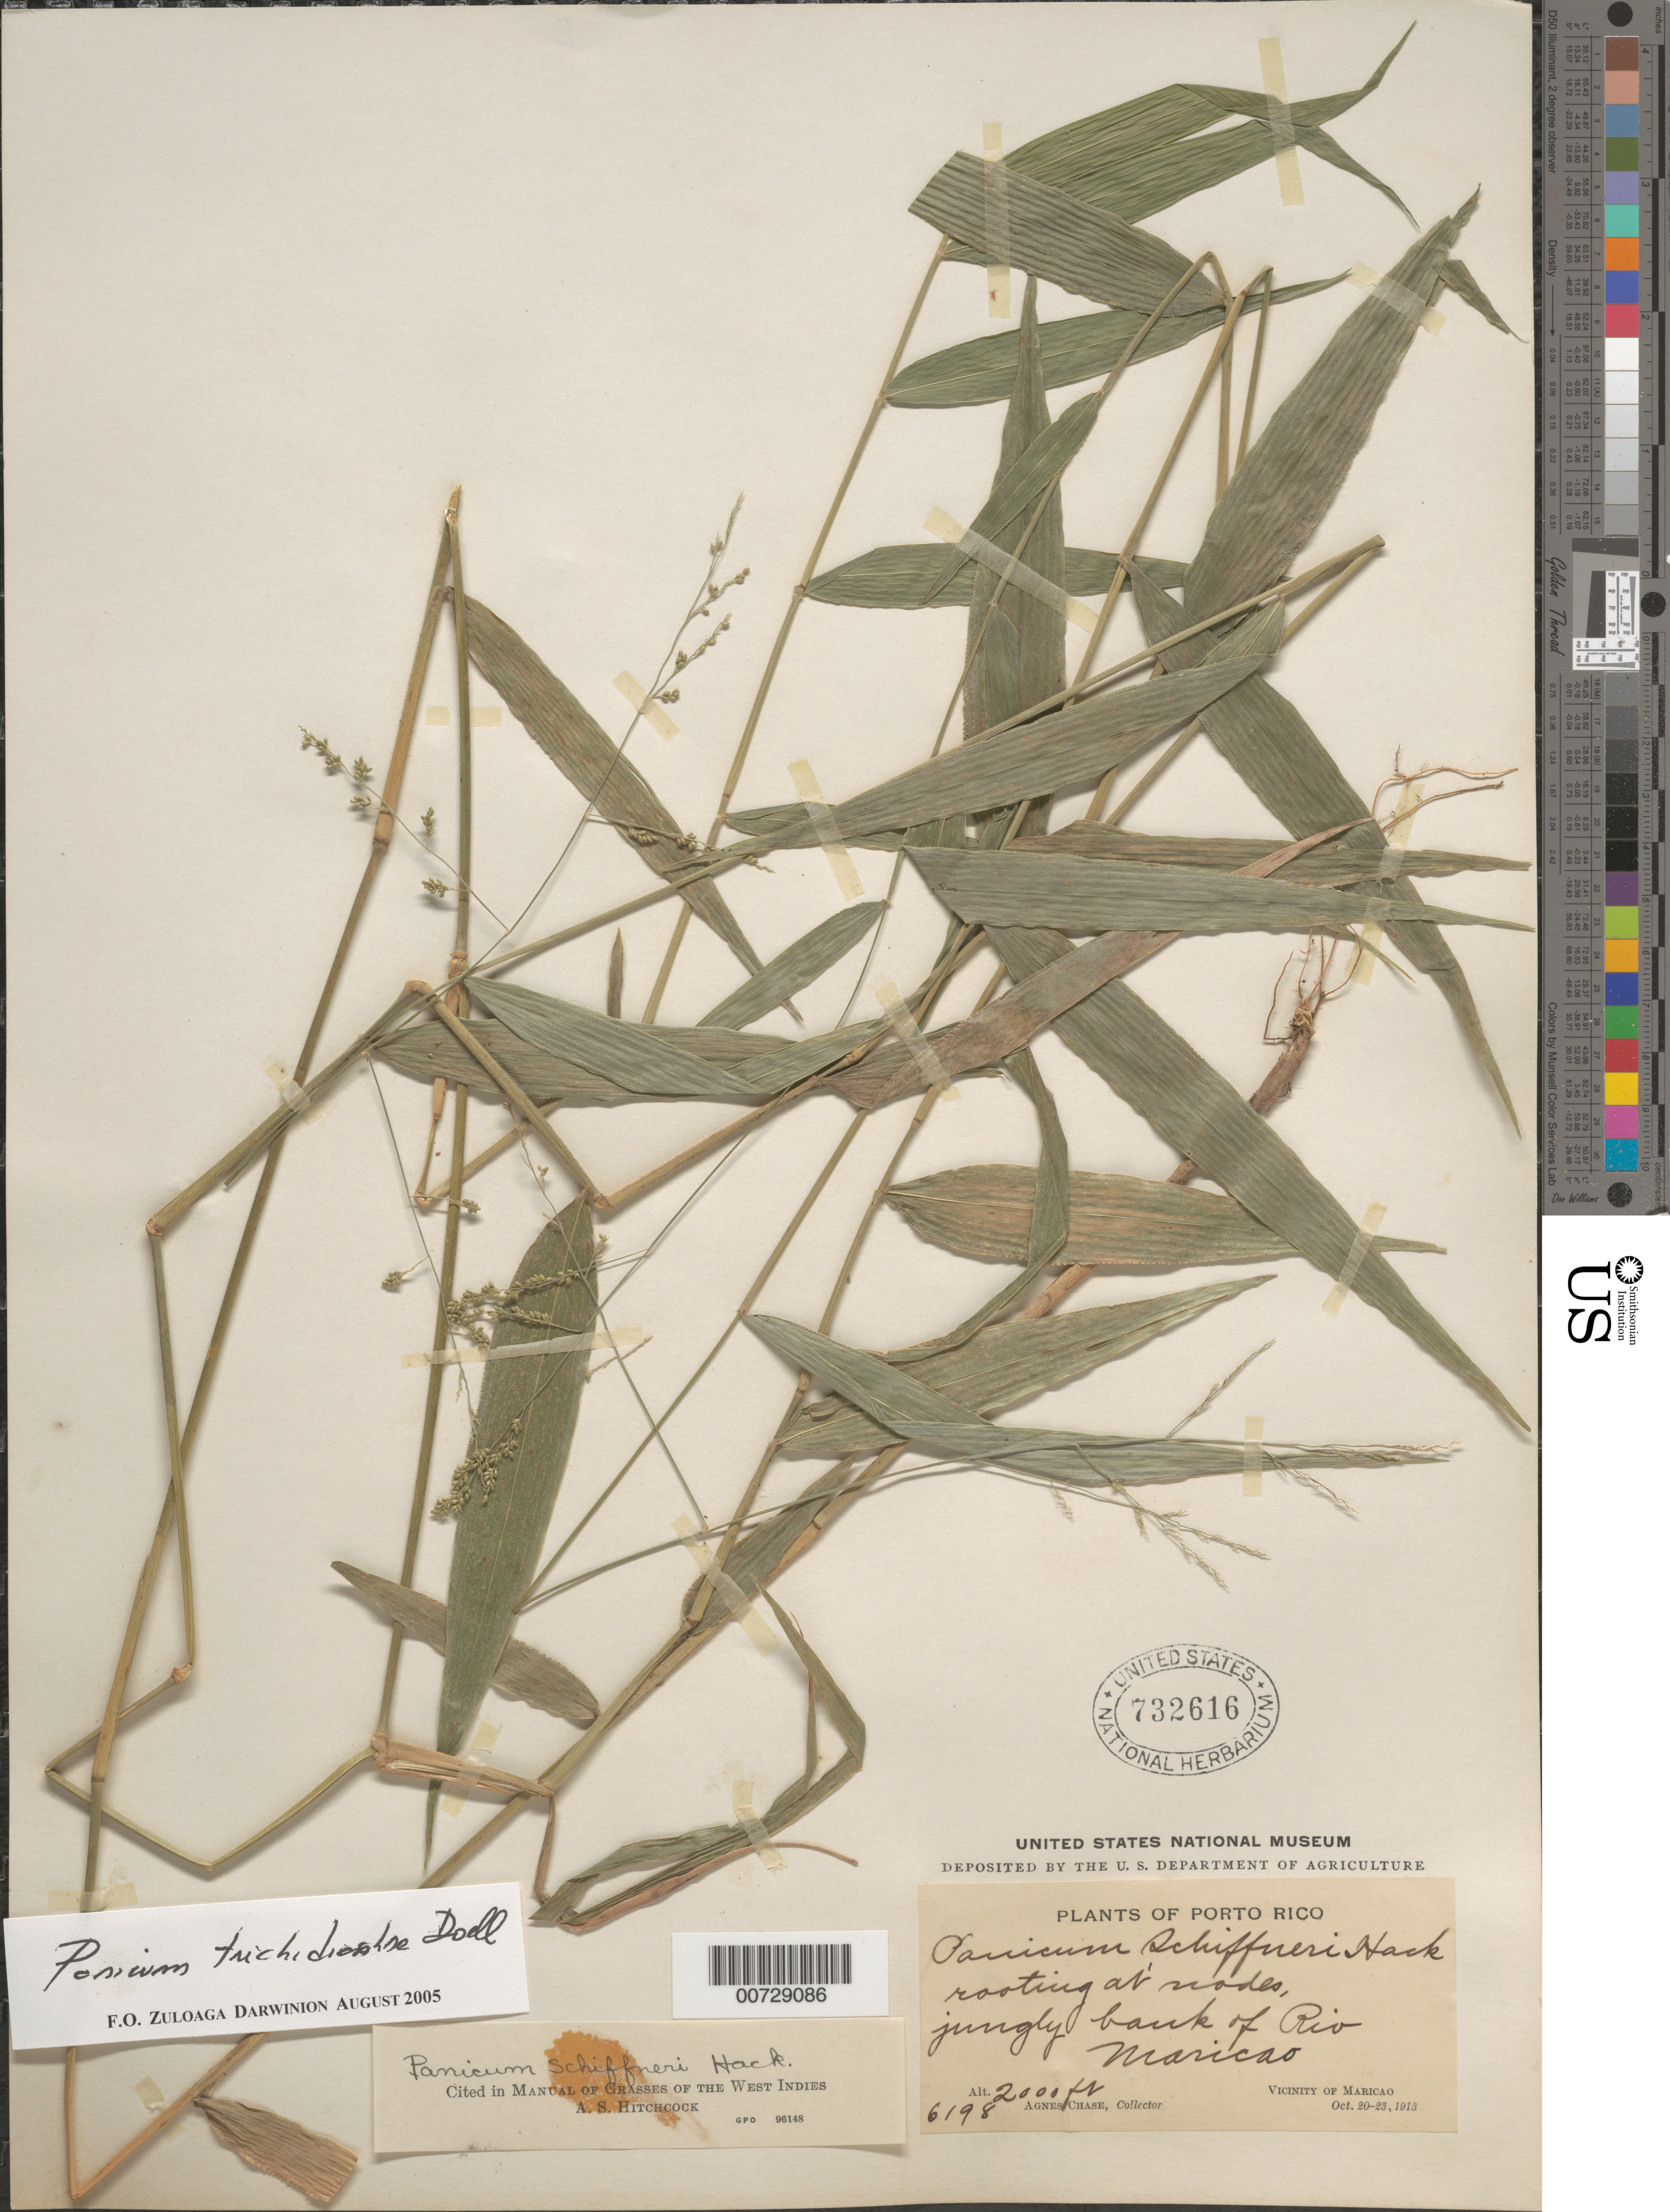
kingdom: Plantae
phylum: Tracheophyta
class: Liliopsida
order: Poales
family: Poaceae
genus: Panicum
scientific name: Panicum trichidiachne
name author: Döll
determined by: Hitchcock, Albert S.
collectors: A. Chase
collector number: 6198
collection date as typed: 20 Oct 1913 to 23 Oct 1913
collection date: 1913-10-20/1913-10-23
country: Puerto Rico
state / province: Maricao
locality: Río Maricao, jungly bank of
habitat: Jungly bank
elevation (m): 610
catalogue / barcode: US 732616